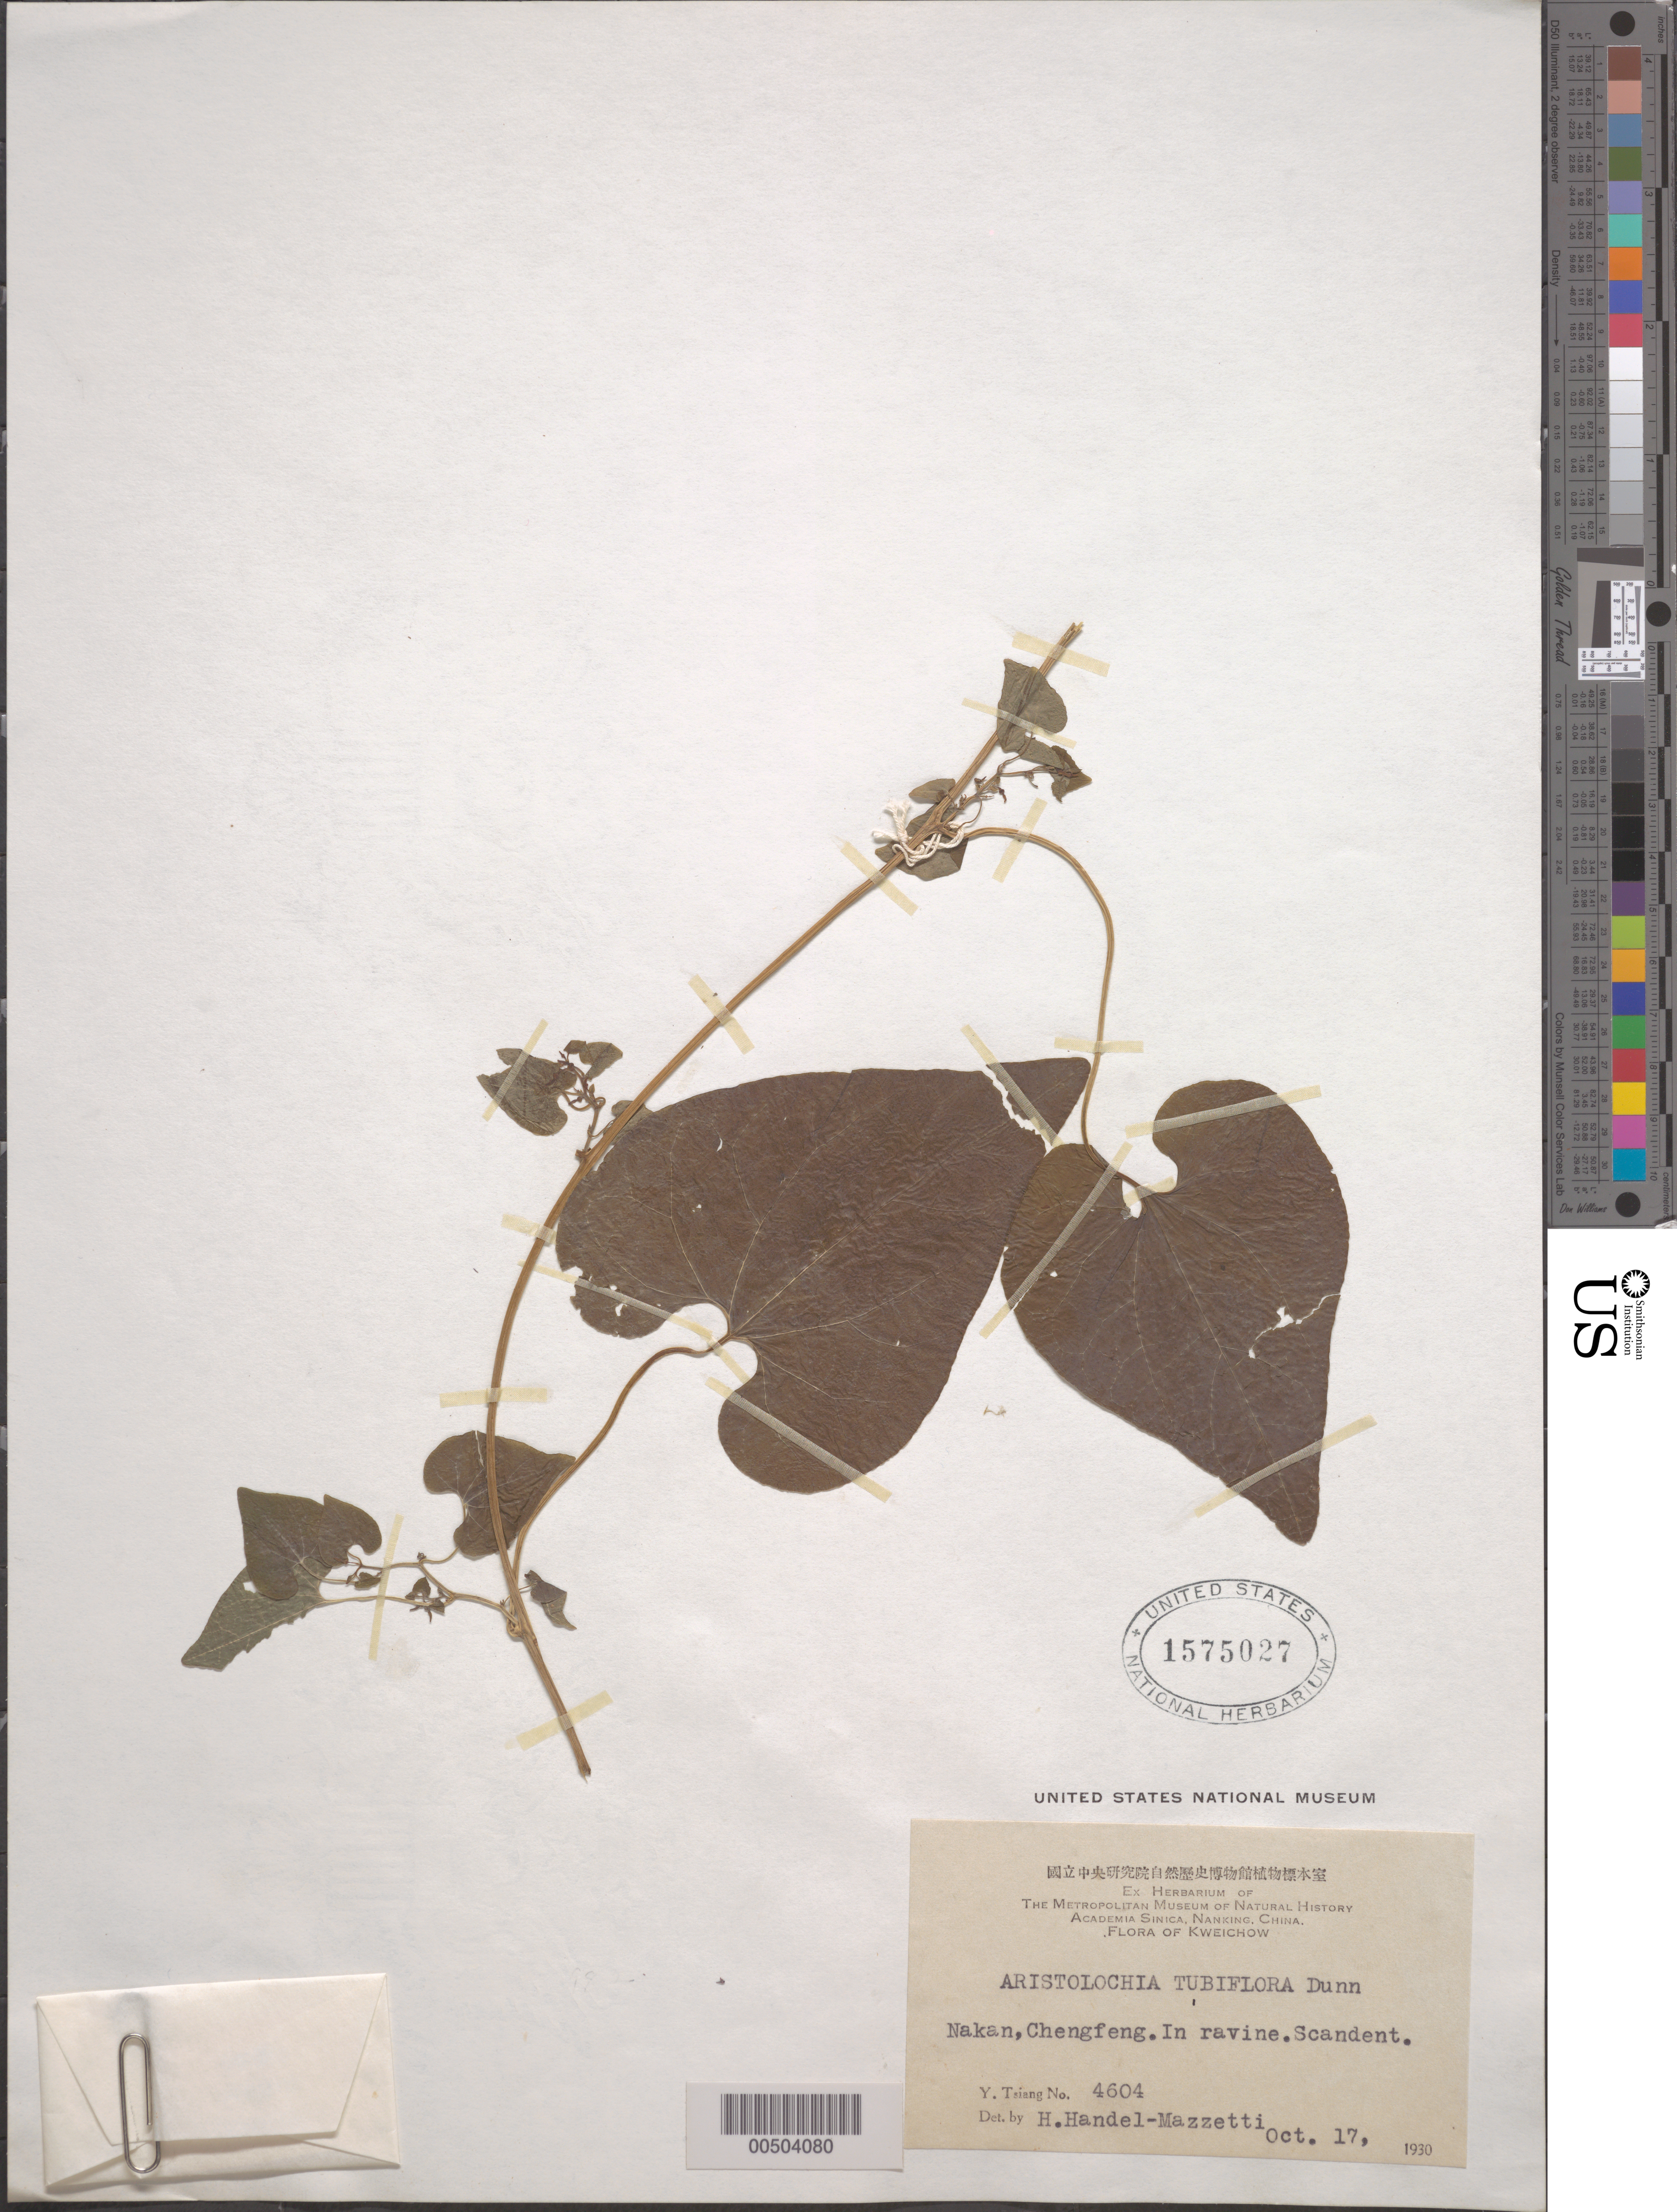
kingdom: Plantae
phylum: Tracheophyta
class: Magnoliopsida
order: Piperales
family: Aristolochiaceae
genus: Aristolochia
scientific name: Aristolochia tubiflora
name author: Dunn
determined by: Handel-Mazzetti, Heinrich R. E.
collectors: Y. Tsiang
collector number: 4604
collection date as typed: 17 Oct 1930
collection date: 1930-10-17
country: China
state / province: Guizhou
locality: Nakan, Cheng Feng District (Chen-feng Hsien or Zhenfeng Xian?)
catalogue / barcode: US 1575027